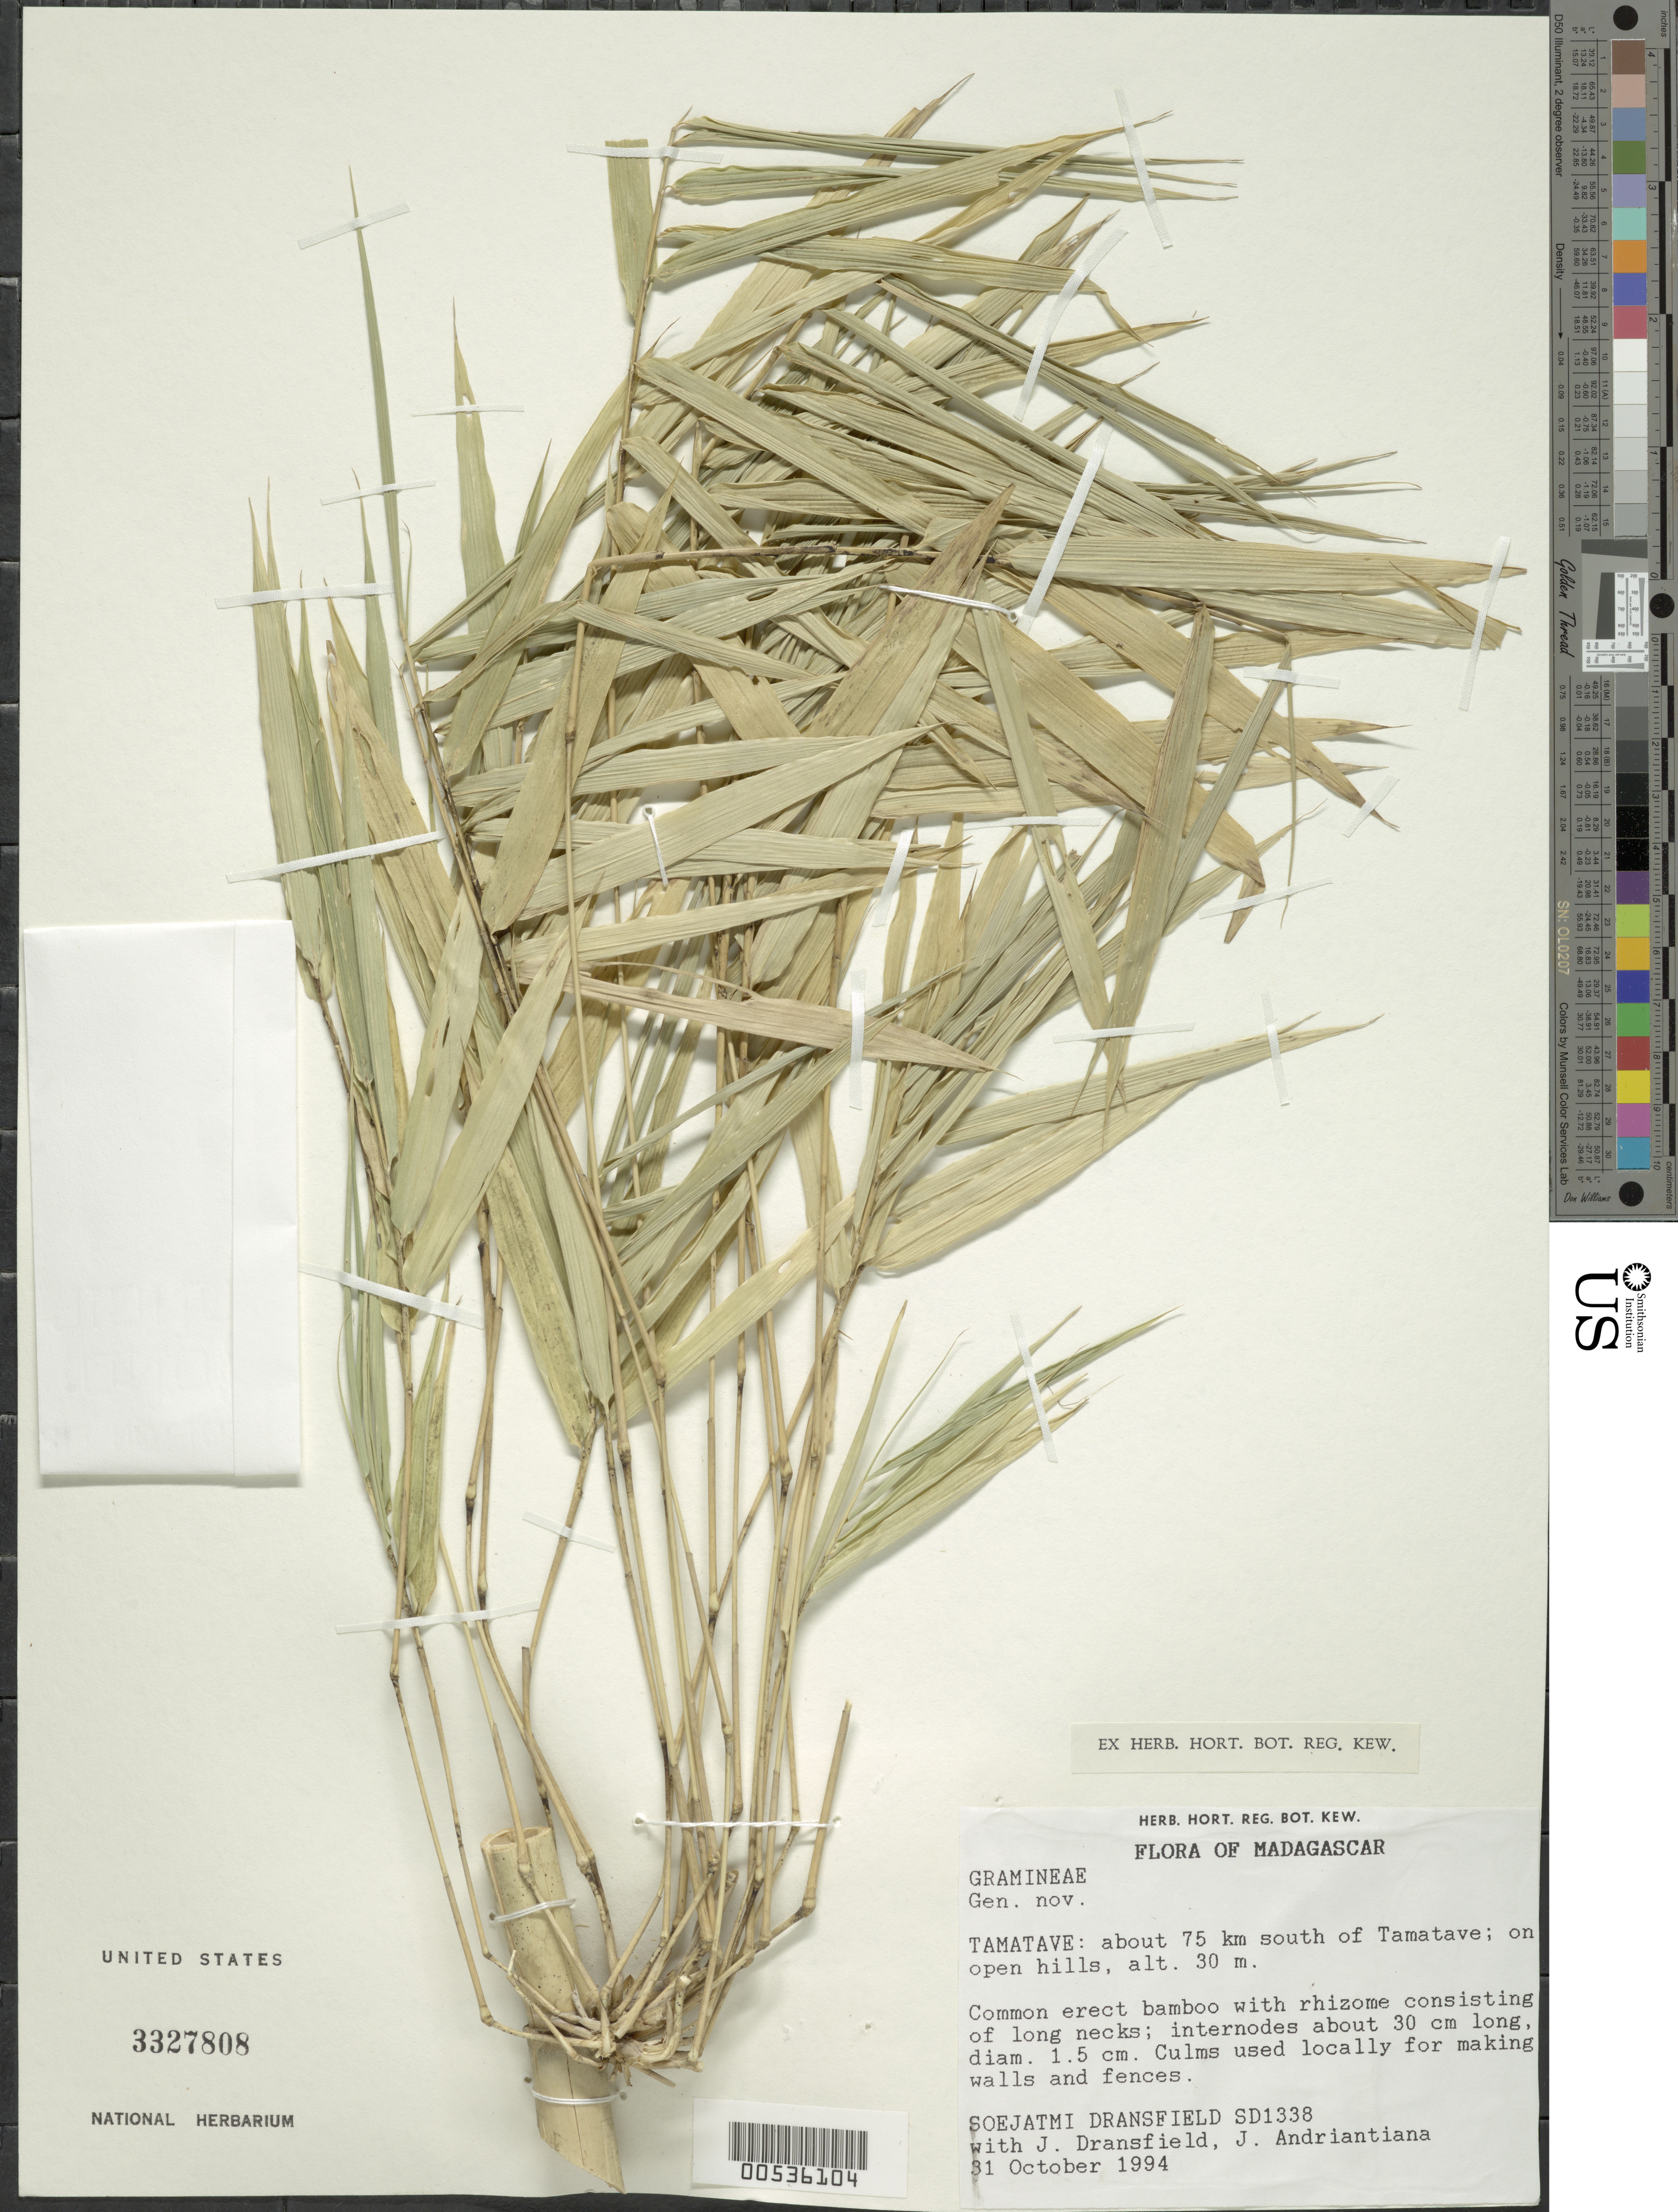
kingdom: Plantae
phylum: Tracheophyta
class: Liliopsida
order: Poales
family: Poaceae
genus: Valiha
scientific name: Valiha diffusa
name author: S. Dransf.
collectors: S. Dransfield, J. Dransfield & J. Andriantiana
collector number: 1338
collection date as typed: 31 Oct 1994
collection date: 1994-10-31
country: Madagascar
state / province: Atsinanana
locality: S of tamatave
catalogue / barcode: US 3327808